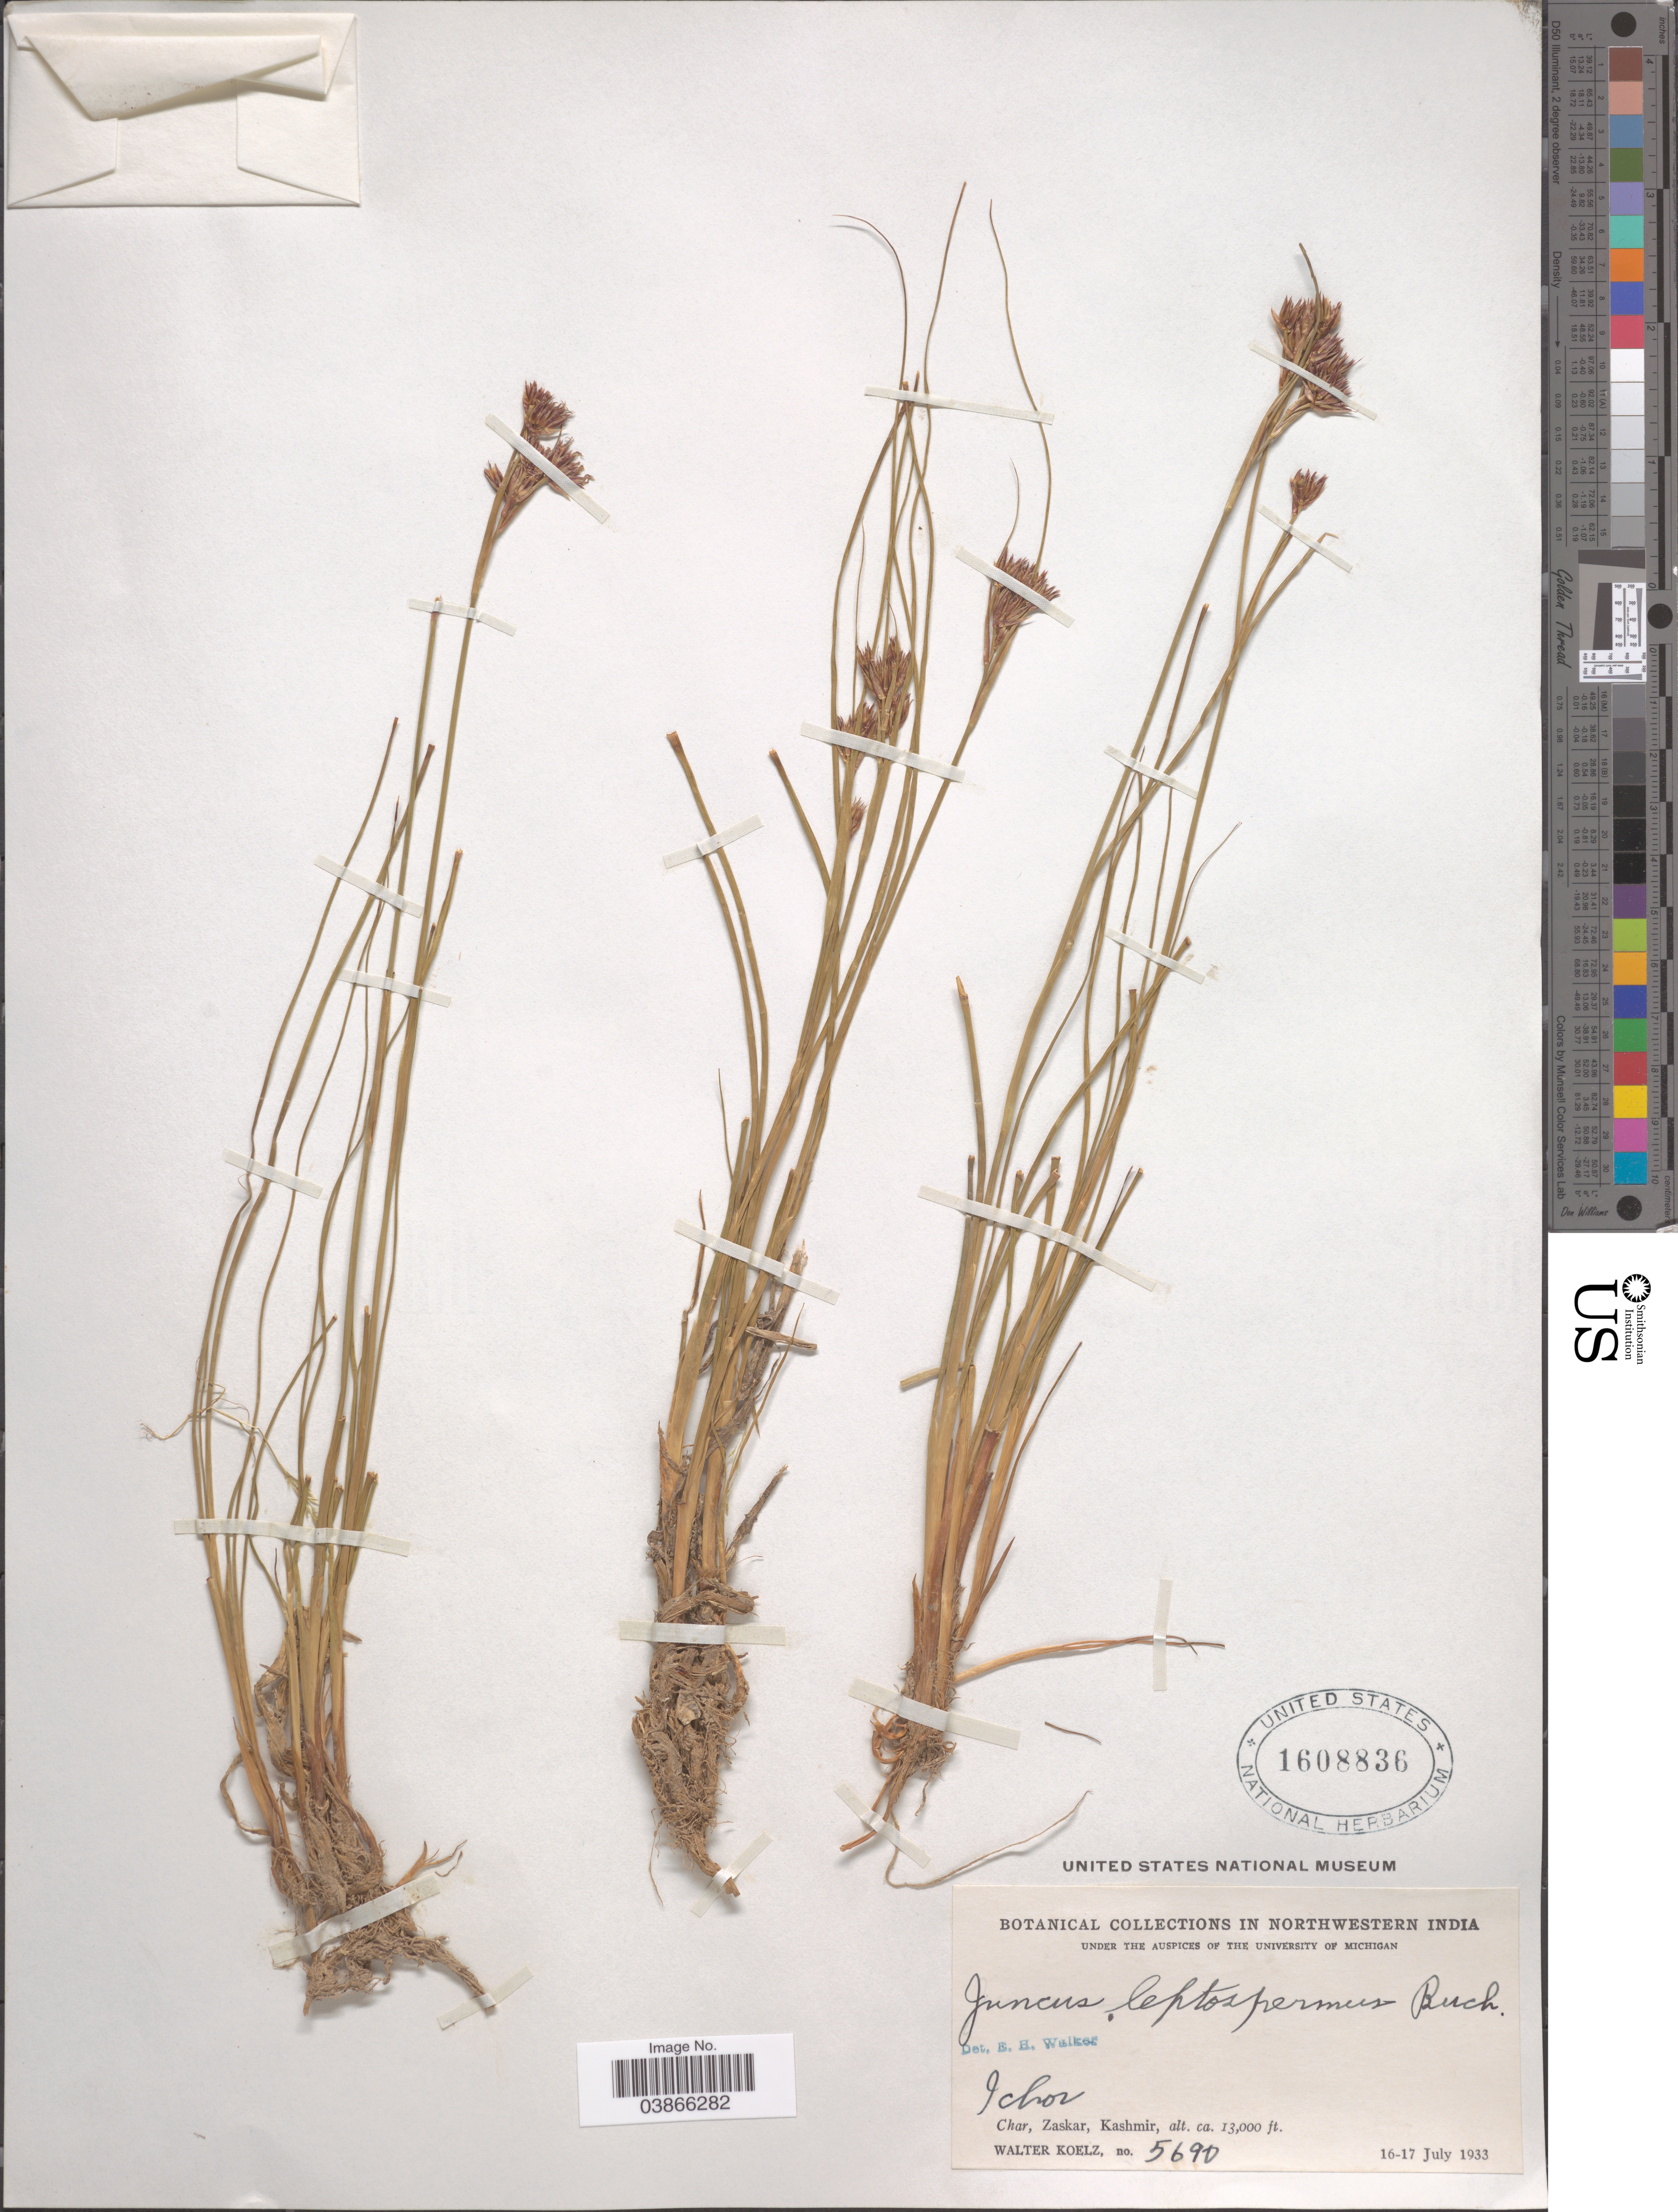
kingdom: Plantae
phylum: Tracheophyta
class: Liliopsida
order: Poales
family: Juncaceae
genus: Juncus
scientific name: Juncus leptospermus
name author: Buchenau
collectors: W. N. Koelz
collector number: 5690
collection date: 1933-07-16/1933-07-17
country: India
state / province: Jammu and Kashmir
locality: Northwestern India. Ichor. Char, Zaskar, Kashmir.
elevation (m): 3962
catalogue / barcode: US 1608836